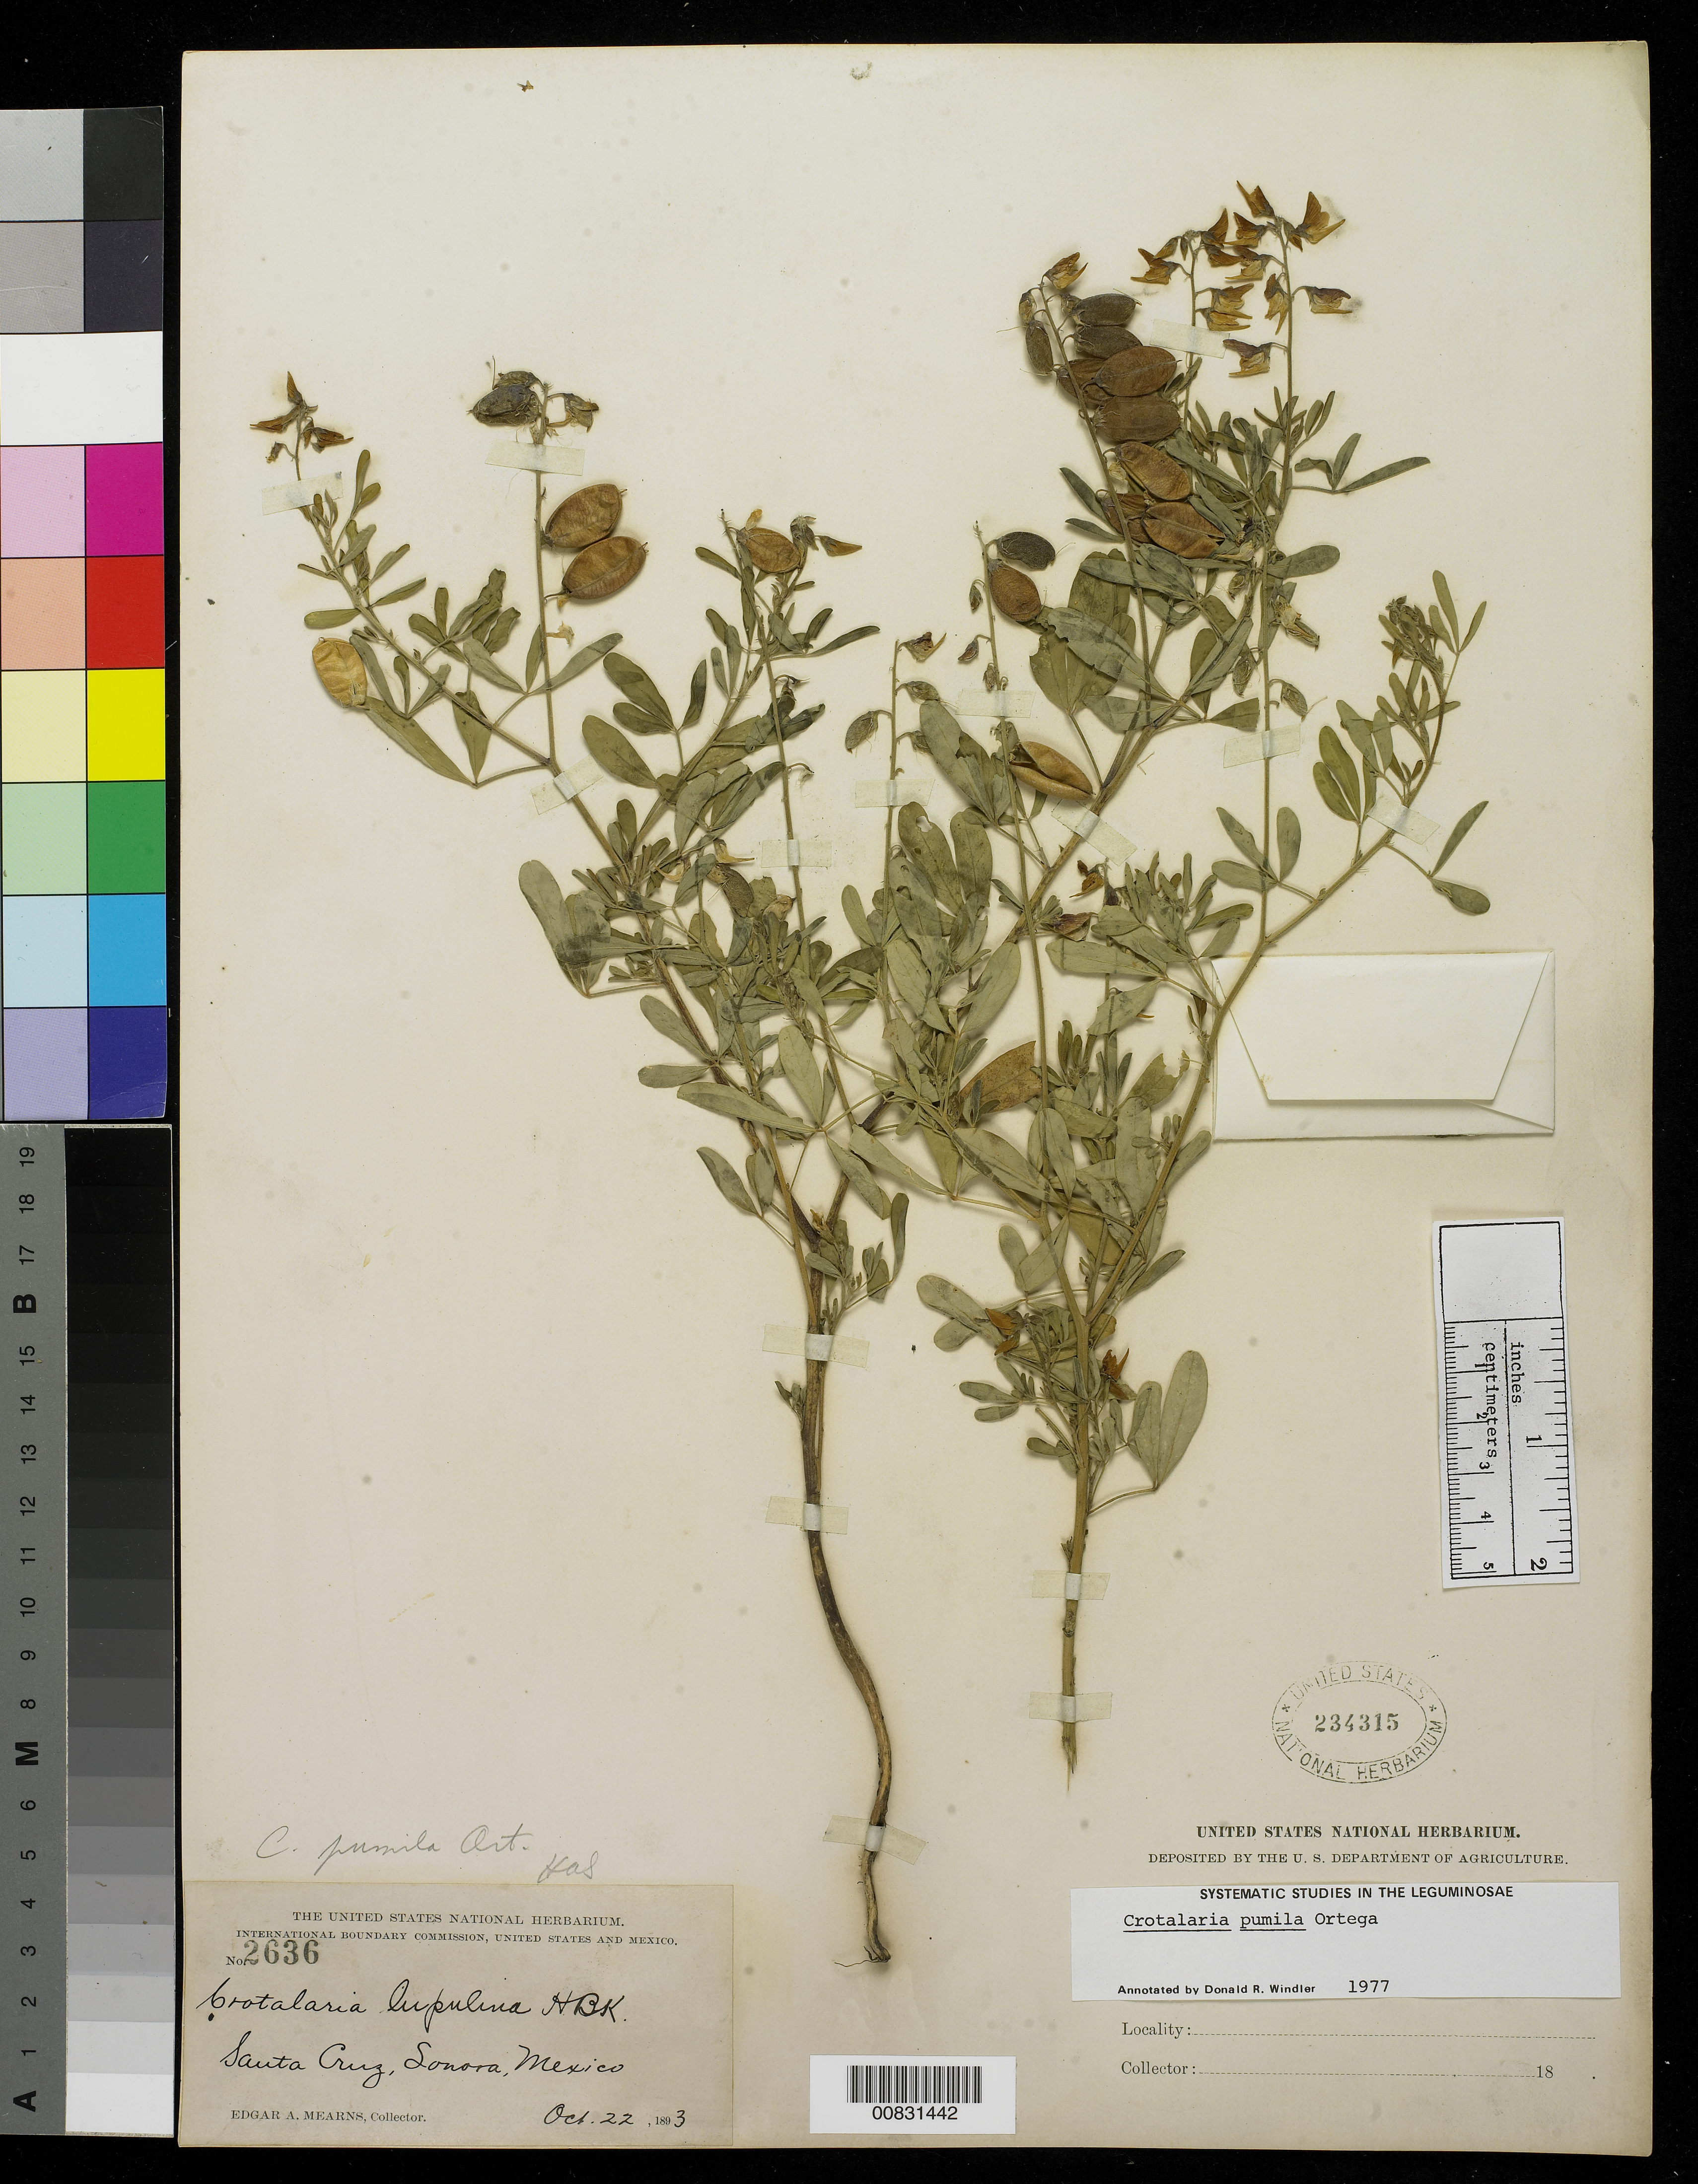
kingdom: Plantae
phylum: Tracheophyta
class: Magnoliopsida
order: Fabales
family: Fabaceae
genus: Crotalaria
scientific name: Crotalaria pumila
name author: Ortega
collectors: E. A. Mearns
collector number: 2636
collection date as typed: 22 Oct 1893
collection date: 1893-10-22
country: Mexico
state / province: Sonora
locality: Santa Cruz, Sonora.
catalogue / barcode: US 234315